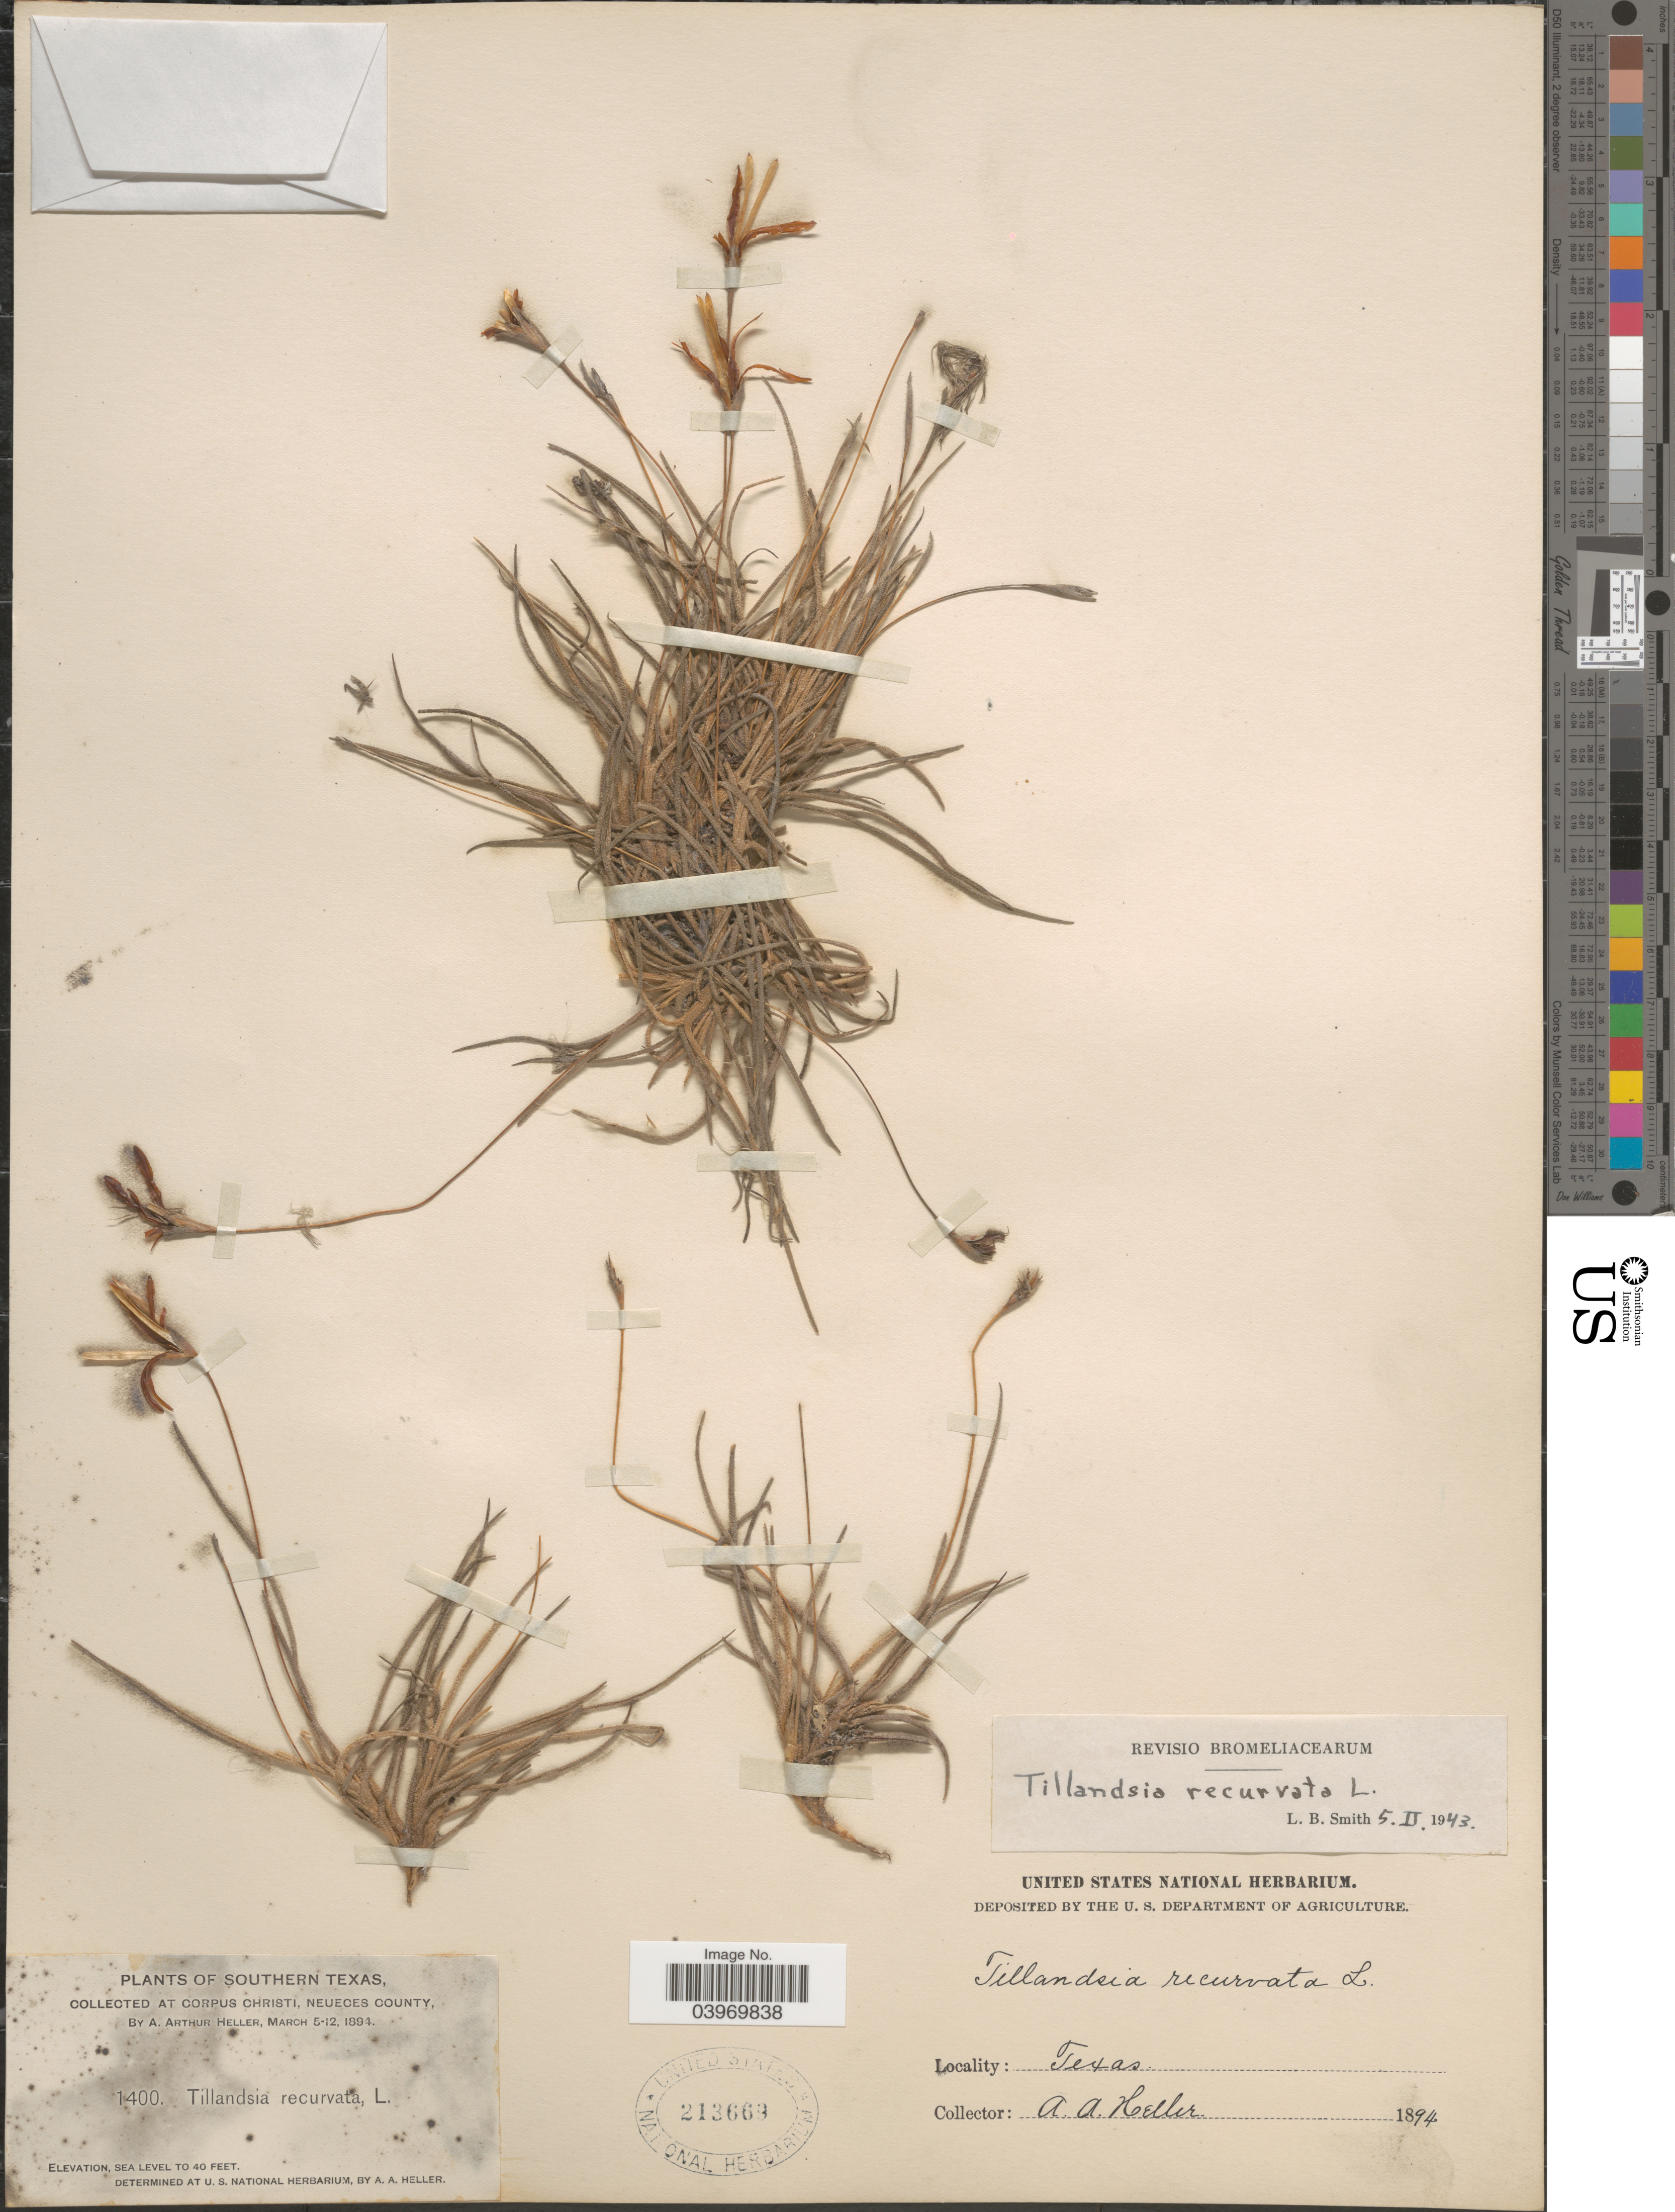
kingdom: Plantae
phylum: Tracheophyta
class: Liliopsida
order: Poales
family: Bromeliaceae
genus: Tillandsia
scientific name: Tillandsia recurvata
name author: L.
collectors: A. A. Heller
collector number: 1400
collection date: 1894-03-05/1894-03-12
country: United States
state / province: Texas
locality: Southern Texas, at Corpus Christi, Neueces County.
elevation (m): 0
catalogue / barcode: US 213669